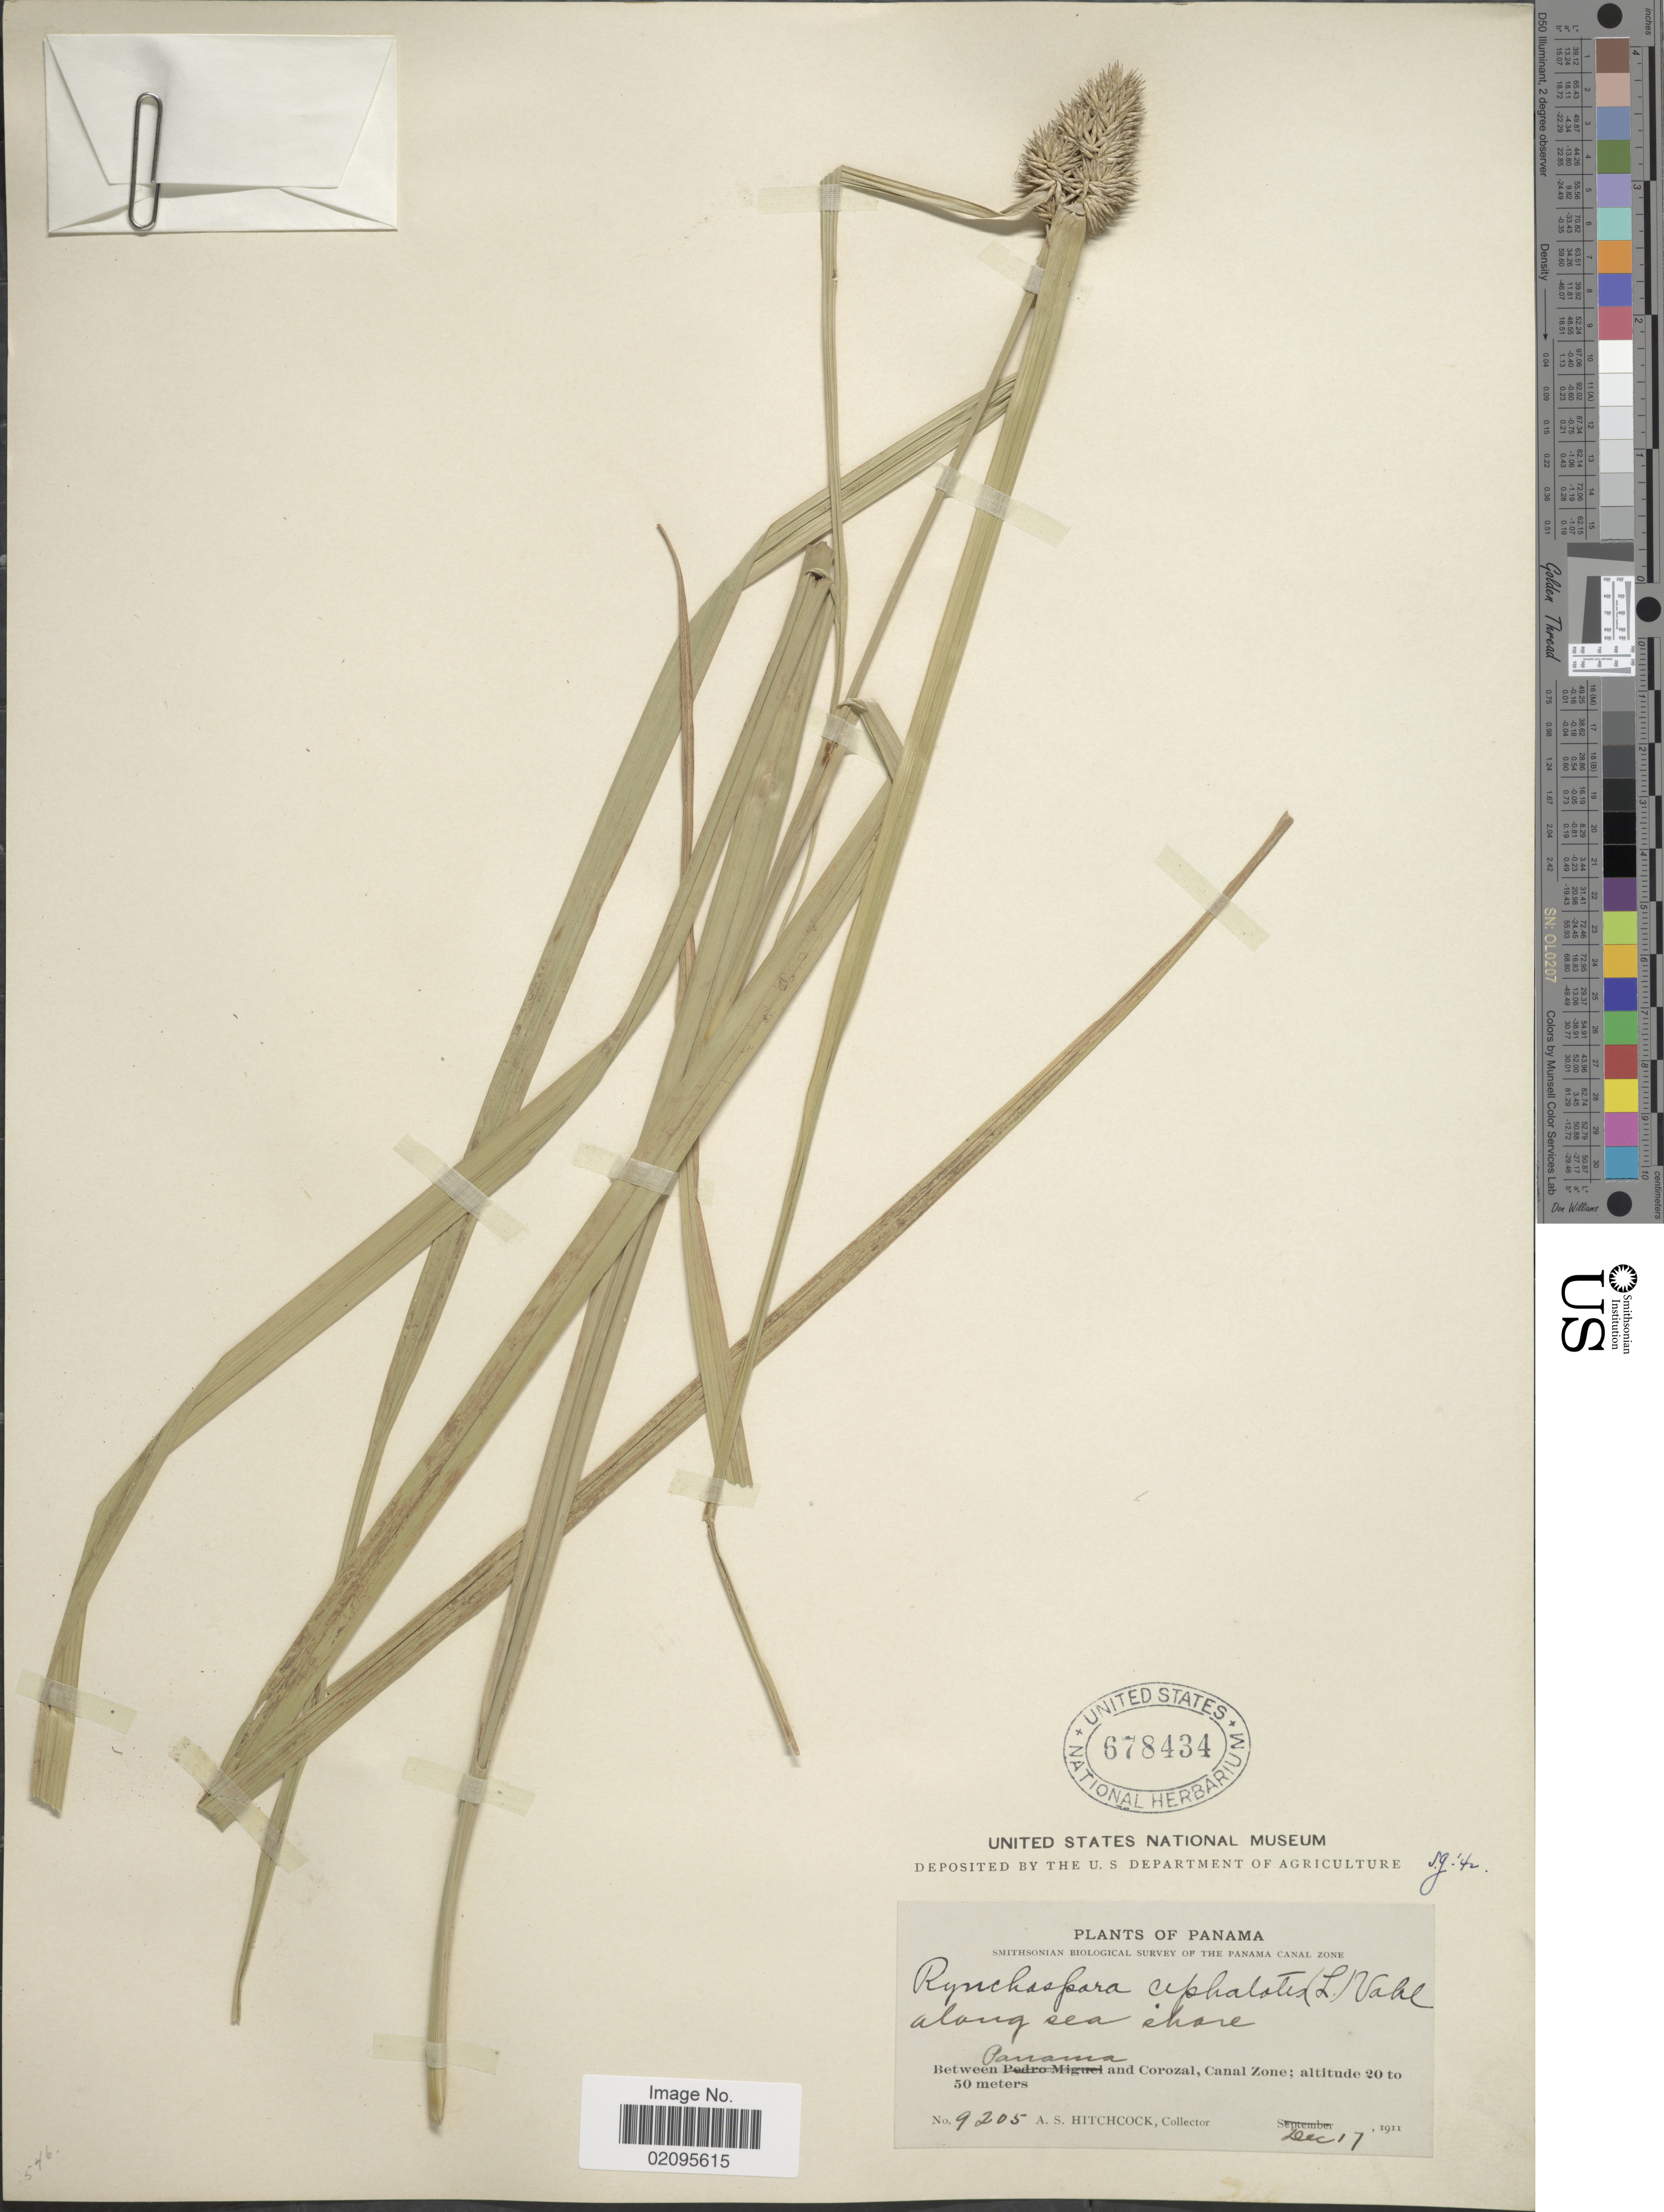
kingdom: Plantae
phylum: Tracheophyta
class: Liliopsida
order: Poales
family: Cyperaceae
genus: Rhynchospora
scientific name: Rhynchospora cephalotes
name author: (L.) Vahl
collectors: A. S. Hitchcock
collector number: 9205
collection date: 1911-12-17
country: Panama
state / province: Colón / Panamá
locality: Between Panama and Corozal, Canal Zone, The Panama Canal Zone.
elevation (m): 20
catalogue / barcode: US 678434